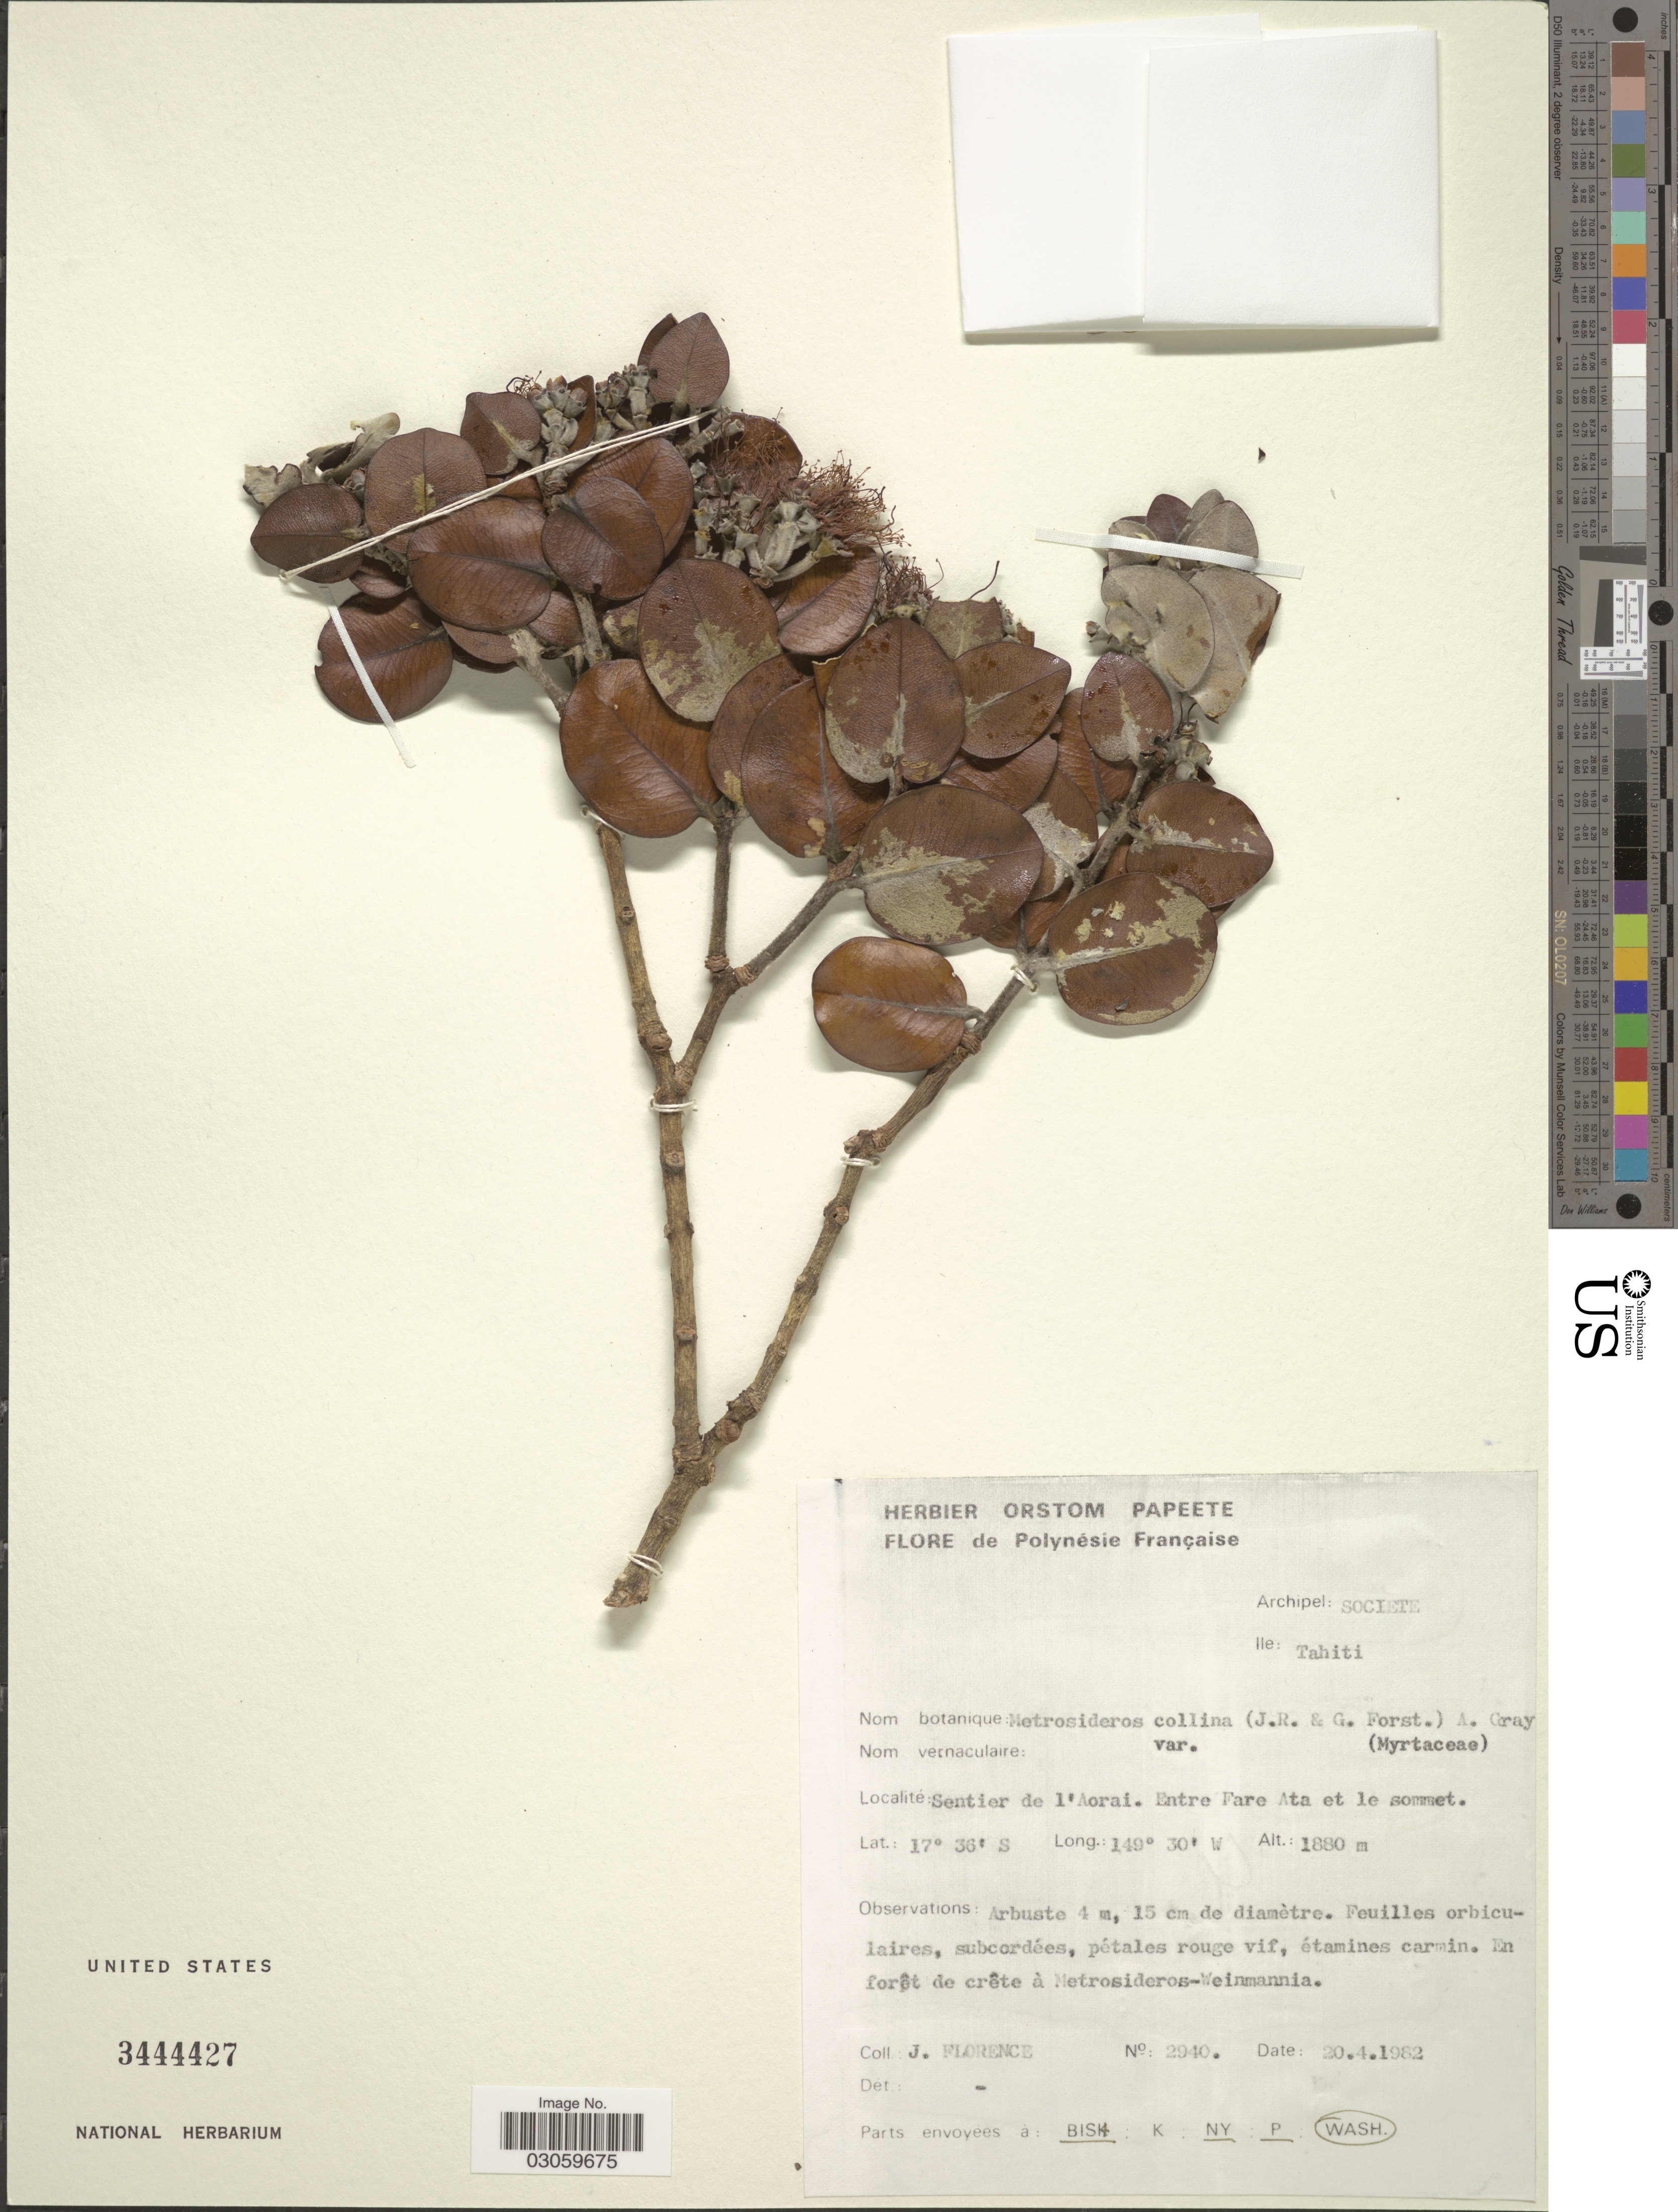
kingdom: Plantae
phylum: Tracheophyta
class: Magnoliopsida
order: Myrtales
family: Myrtaceae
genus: Metrosideros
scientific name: Metrosideros collina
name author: (J.R. Forst. & G. Forst.) A. Gray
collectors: J. Florence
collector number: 2940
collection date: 1982-04-20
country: French Polynesia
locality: Polynésie Française. Archipel: Societe. Ile: Tahiti. Sentier de l'Aorai. Entre Fare Ata et le sommet.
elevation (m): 1880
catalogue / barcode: US 3444427